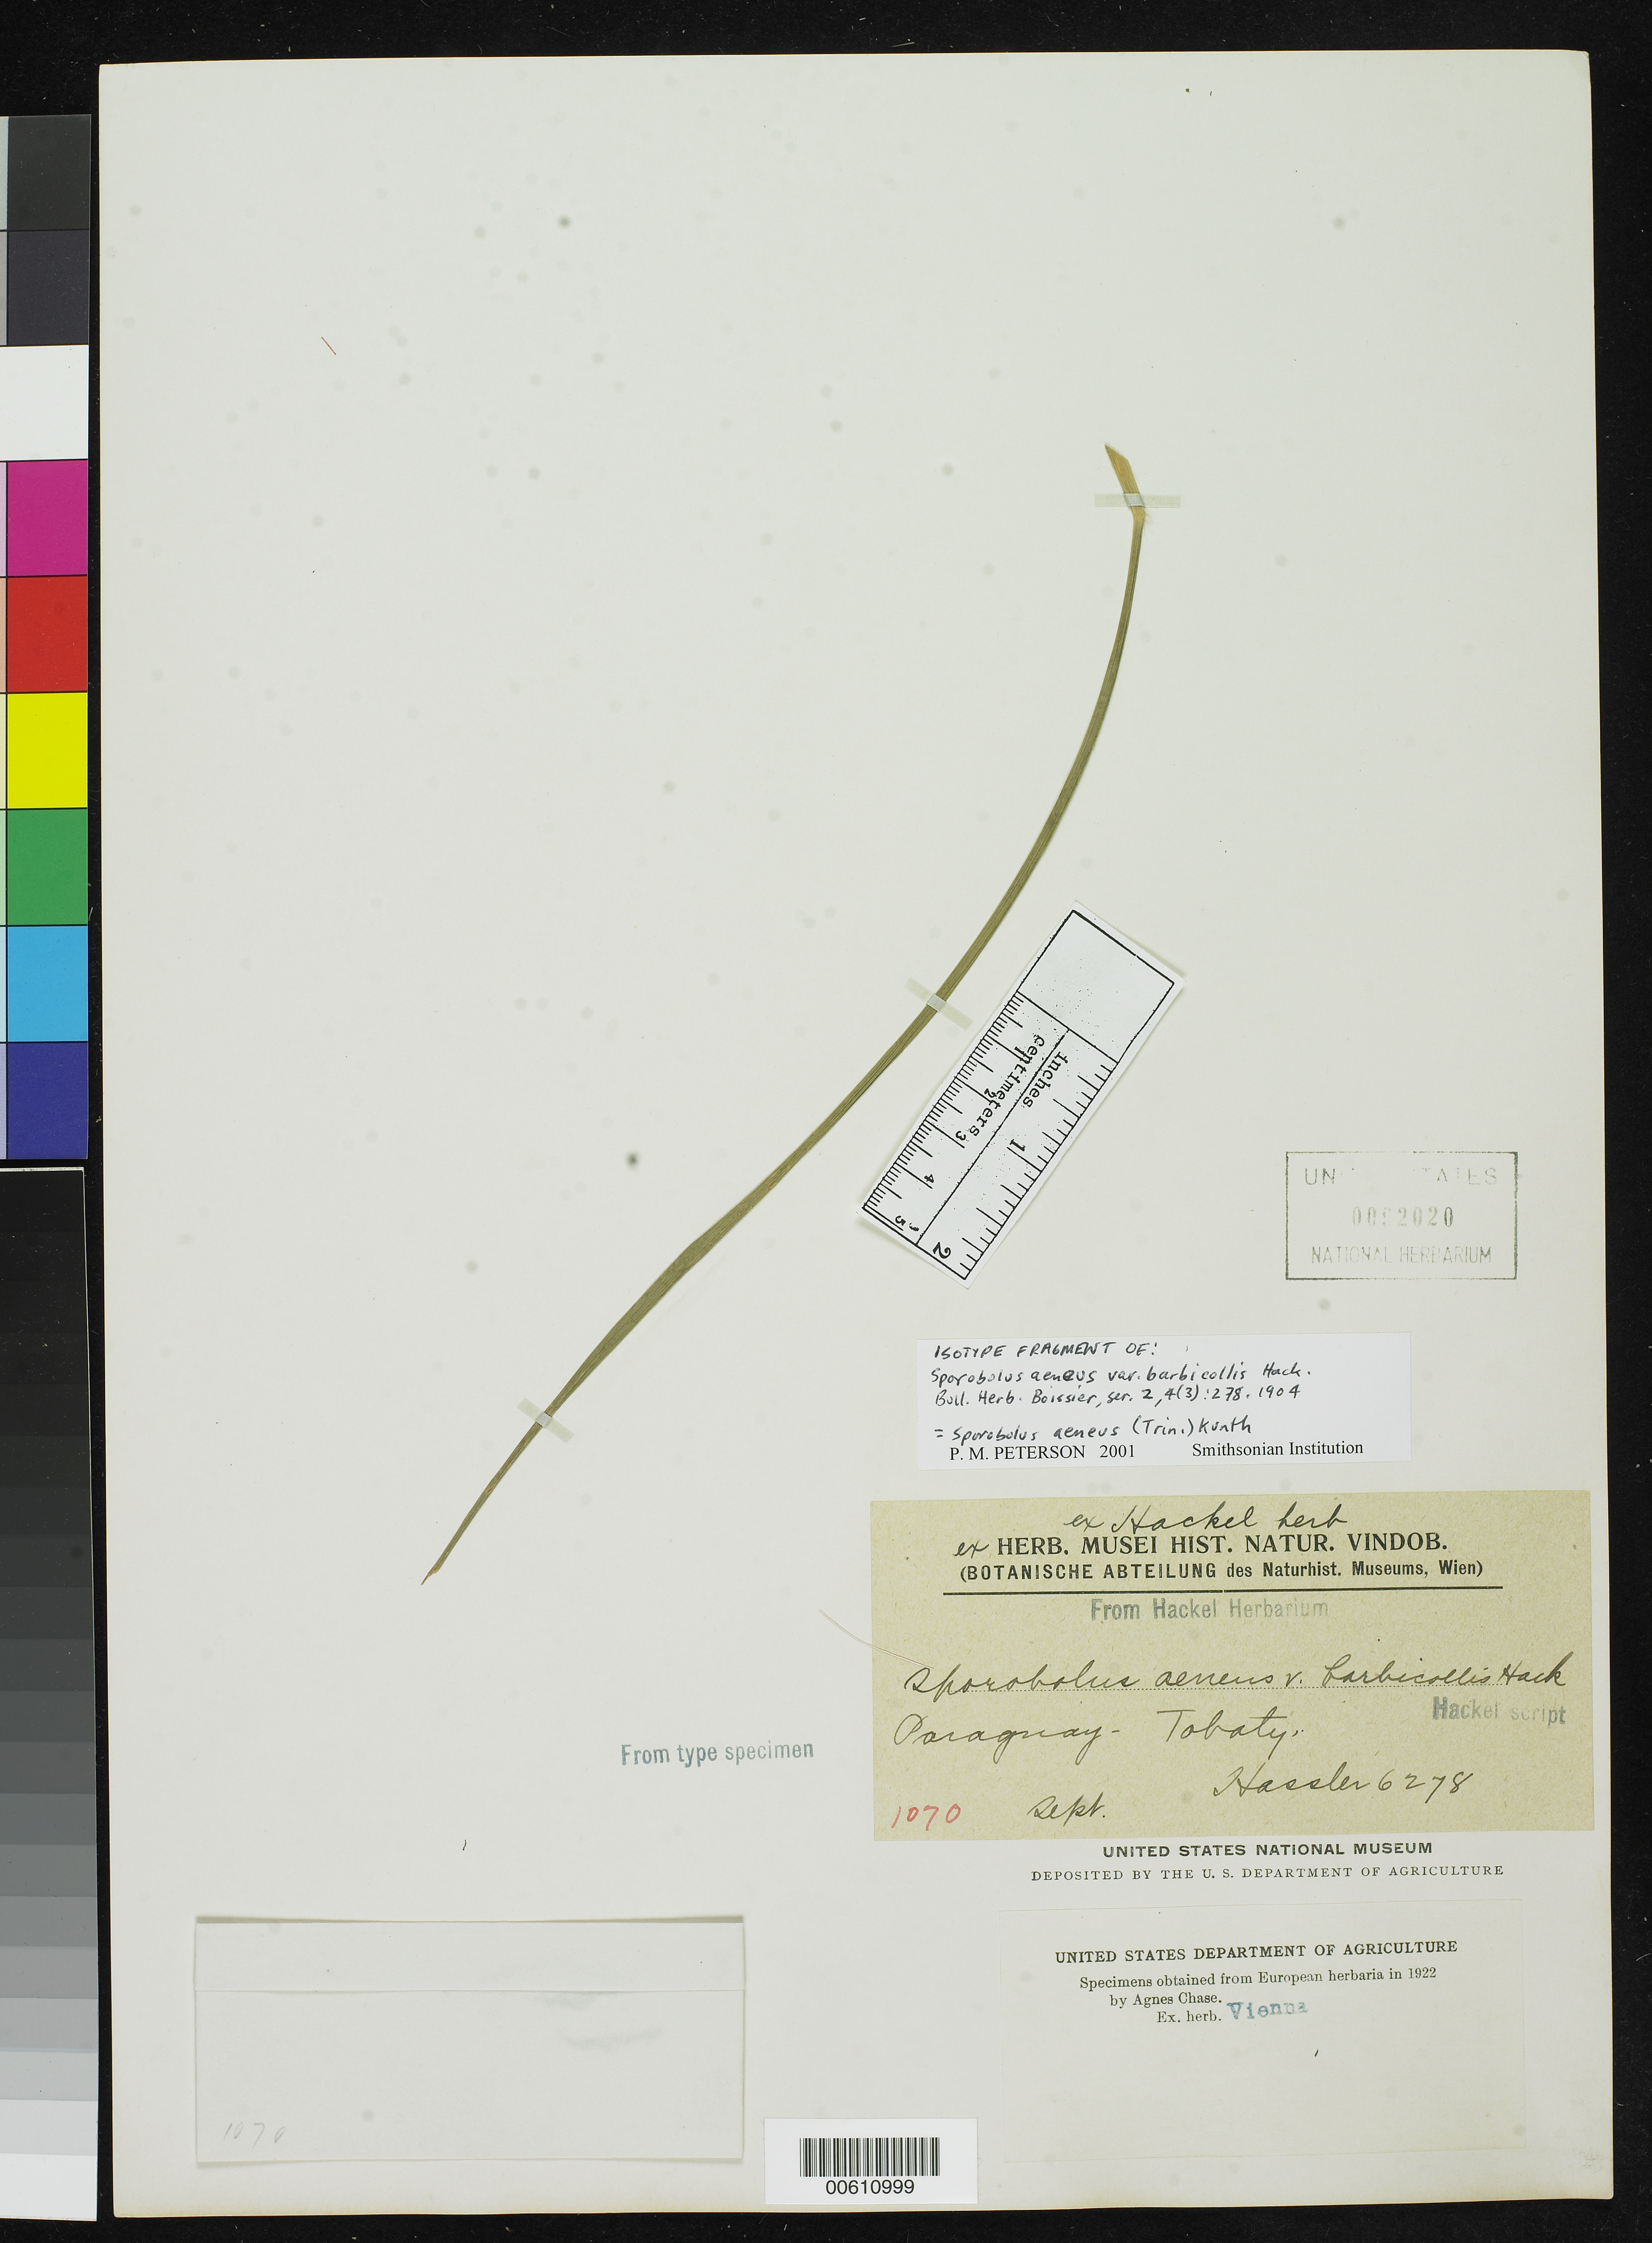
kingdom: Plantae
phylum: Tracheophyta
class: Liliopsida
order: Poales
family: Poaceae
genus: Sporobolus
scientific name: Sporobolus aeneus var. barbicollis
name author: Hack.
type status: Type Fragment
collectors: E. Hassler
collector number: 6278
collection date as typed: Sep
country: Paraguay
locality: Tobaty.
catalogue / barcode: US 92020